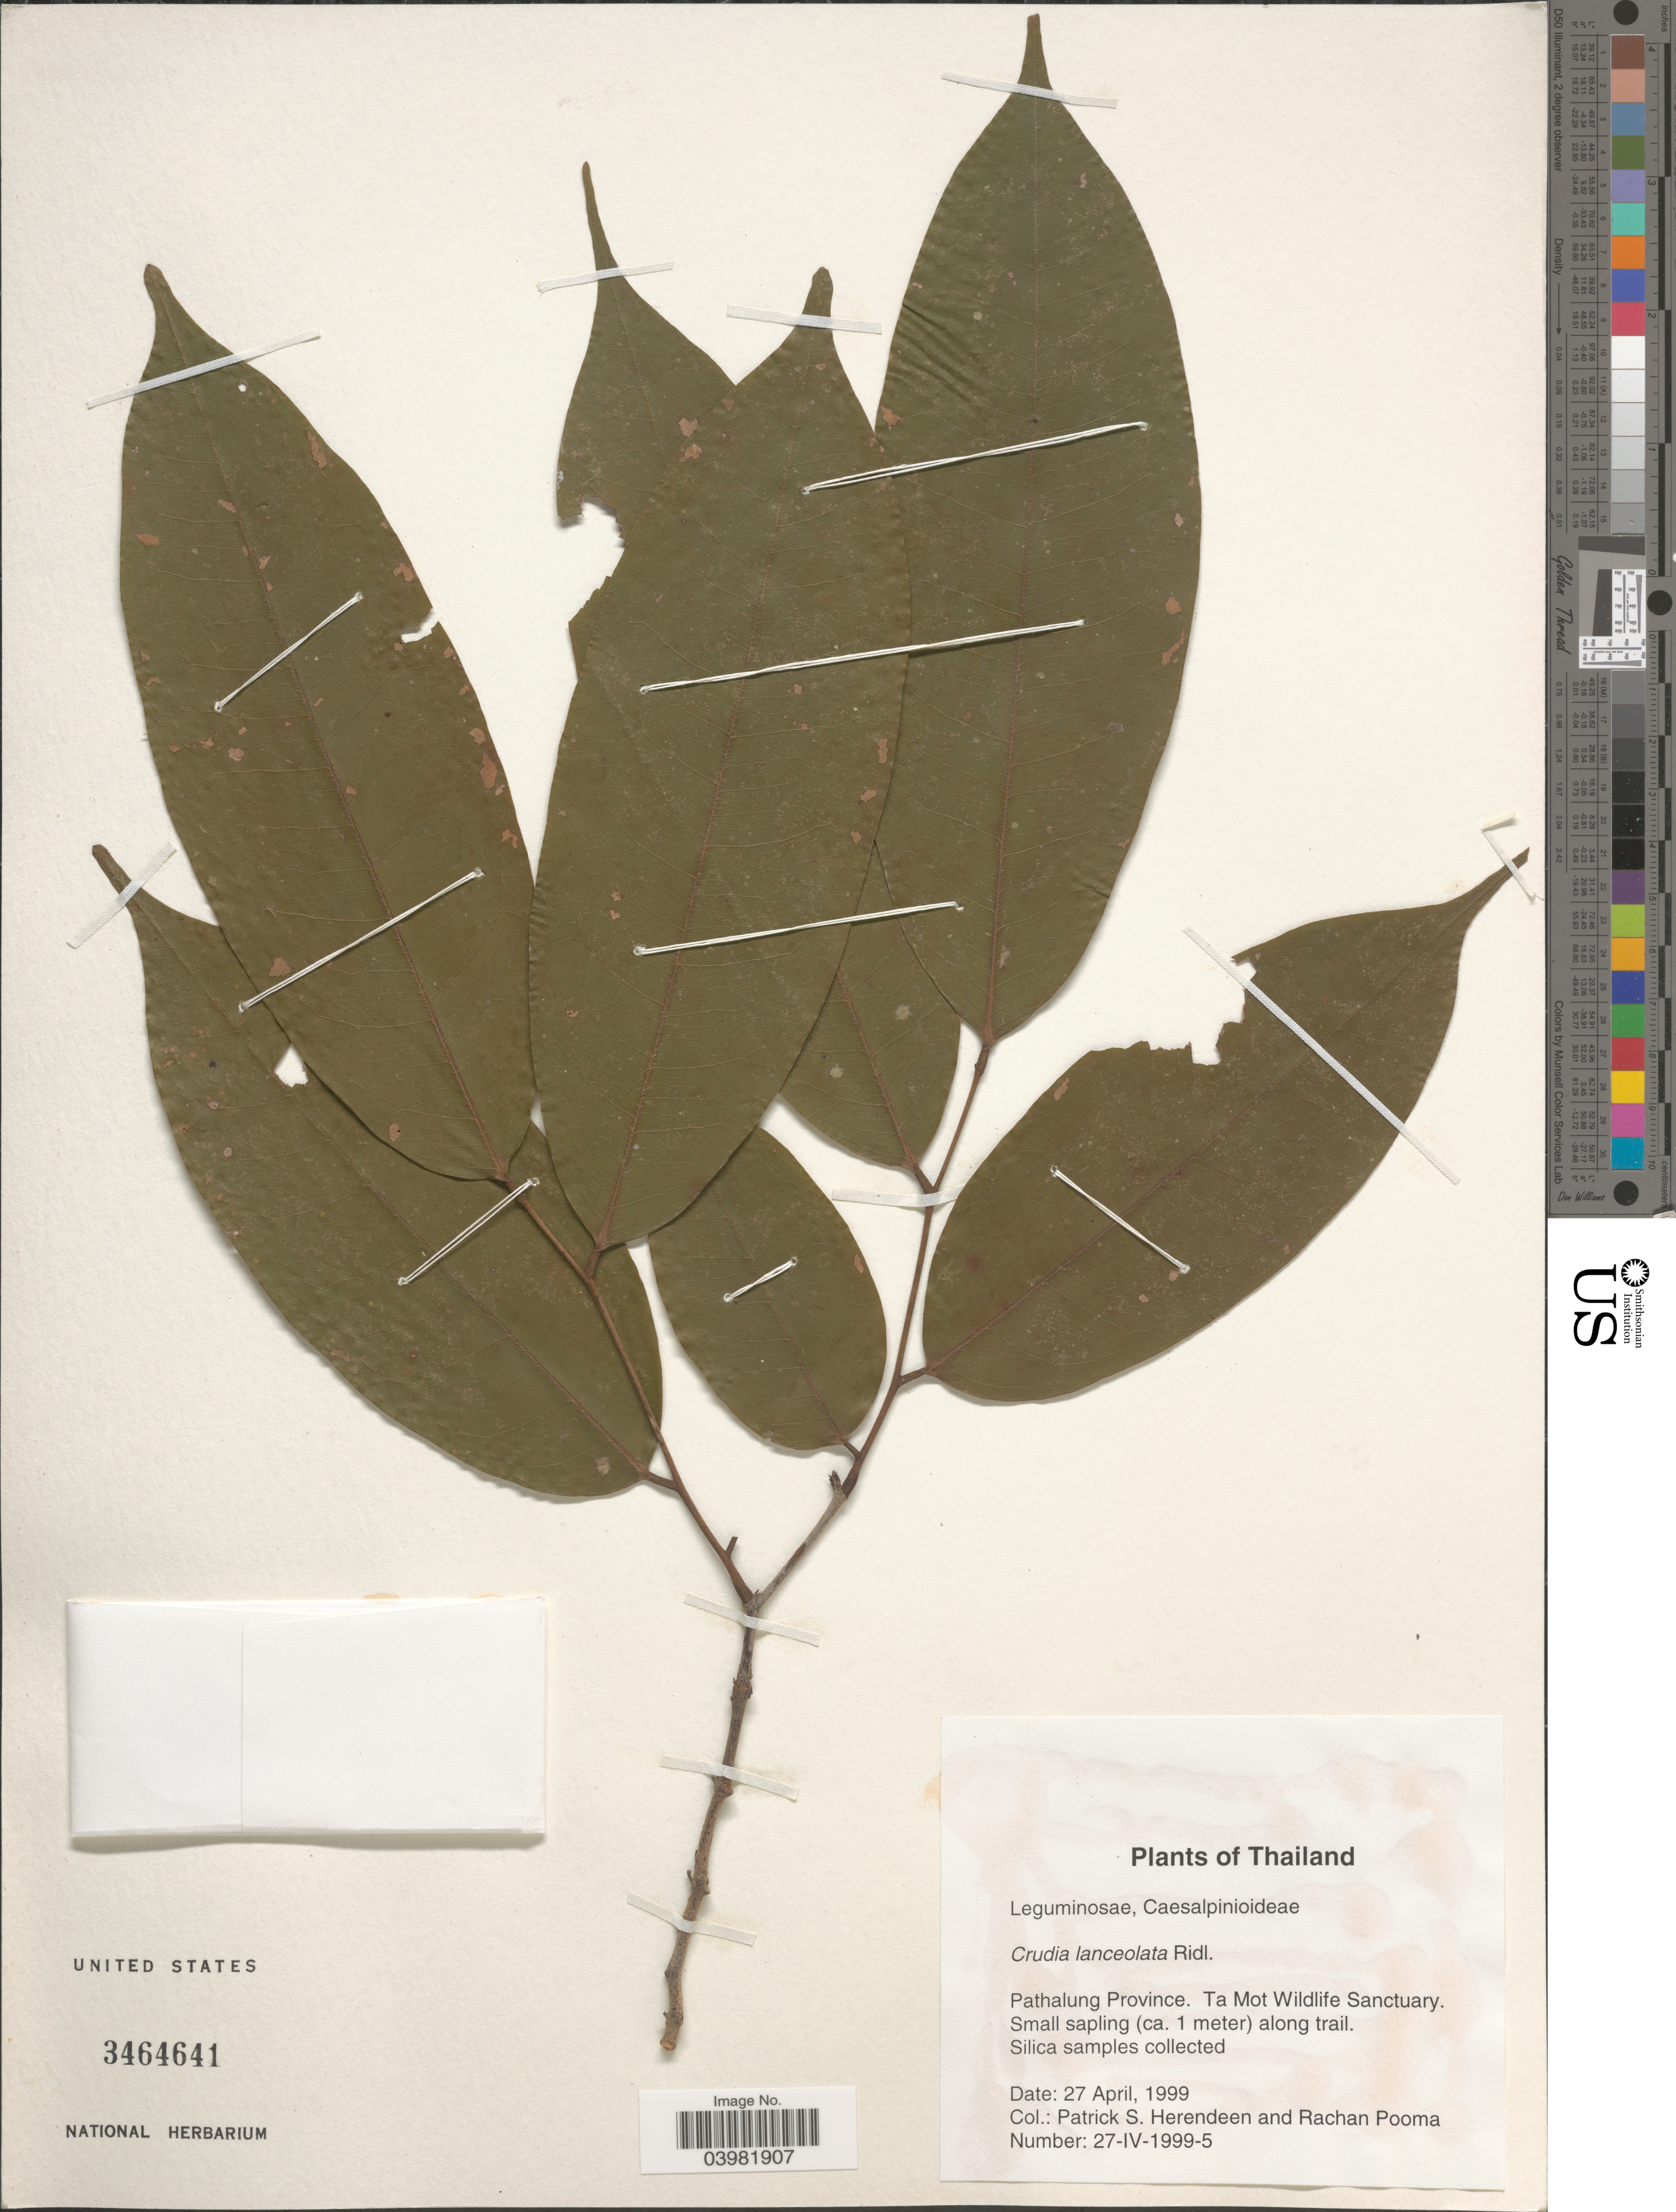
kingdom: Plantae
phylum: Tracheophyta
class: Magnoliopsida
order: Fabales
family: Fabaceae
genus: Crudia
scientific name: Crudia lanceolata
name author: Ridl.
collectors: P. S. Herendeen & R. Pooma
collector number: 27-IV-1999-5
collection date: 1999-04-27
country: Thailand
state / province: Phattalung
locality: Pathalung Province. Ta Mot Wildlife Sanctuary. Along trail.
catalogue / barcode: US 3464641